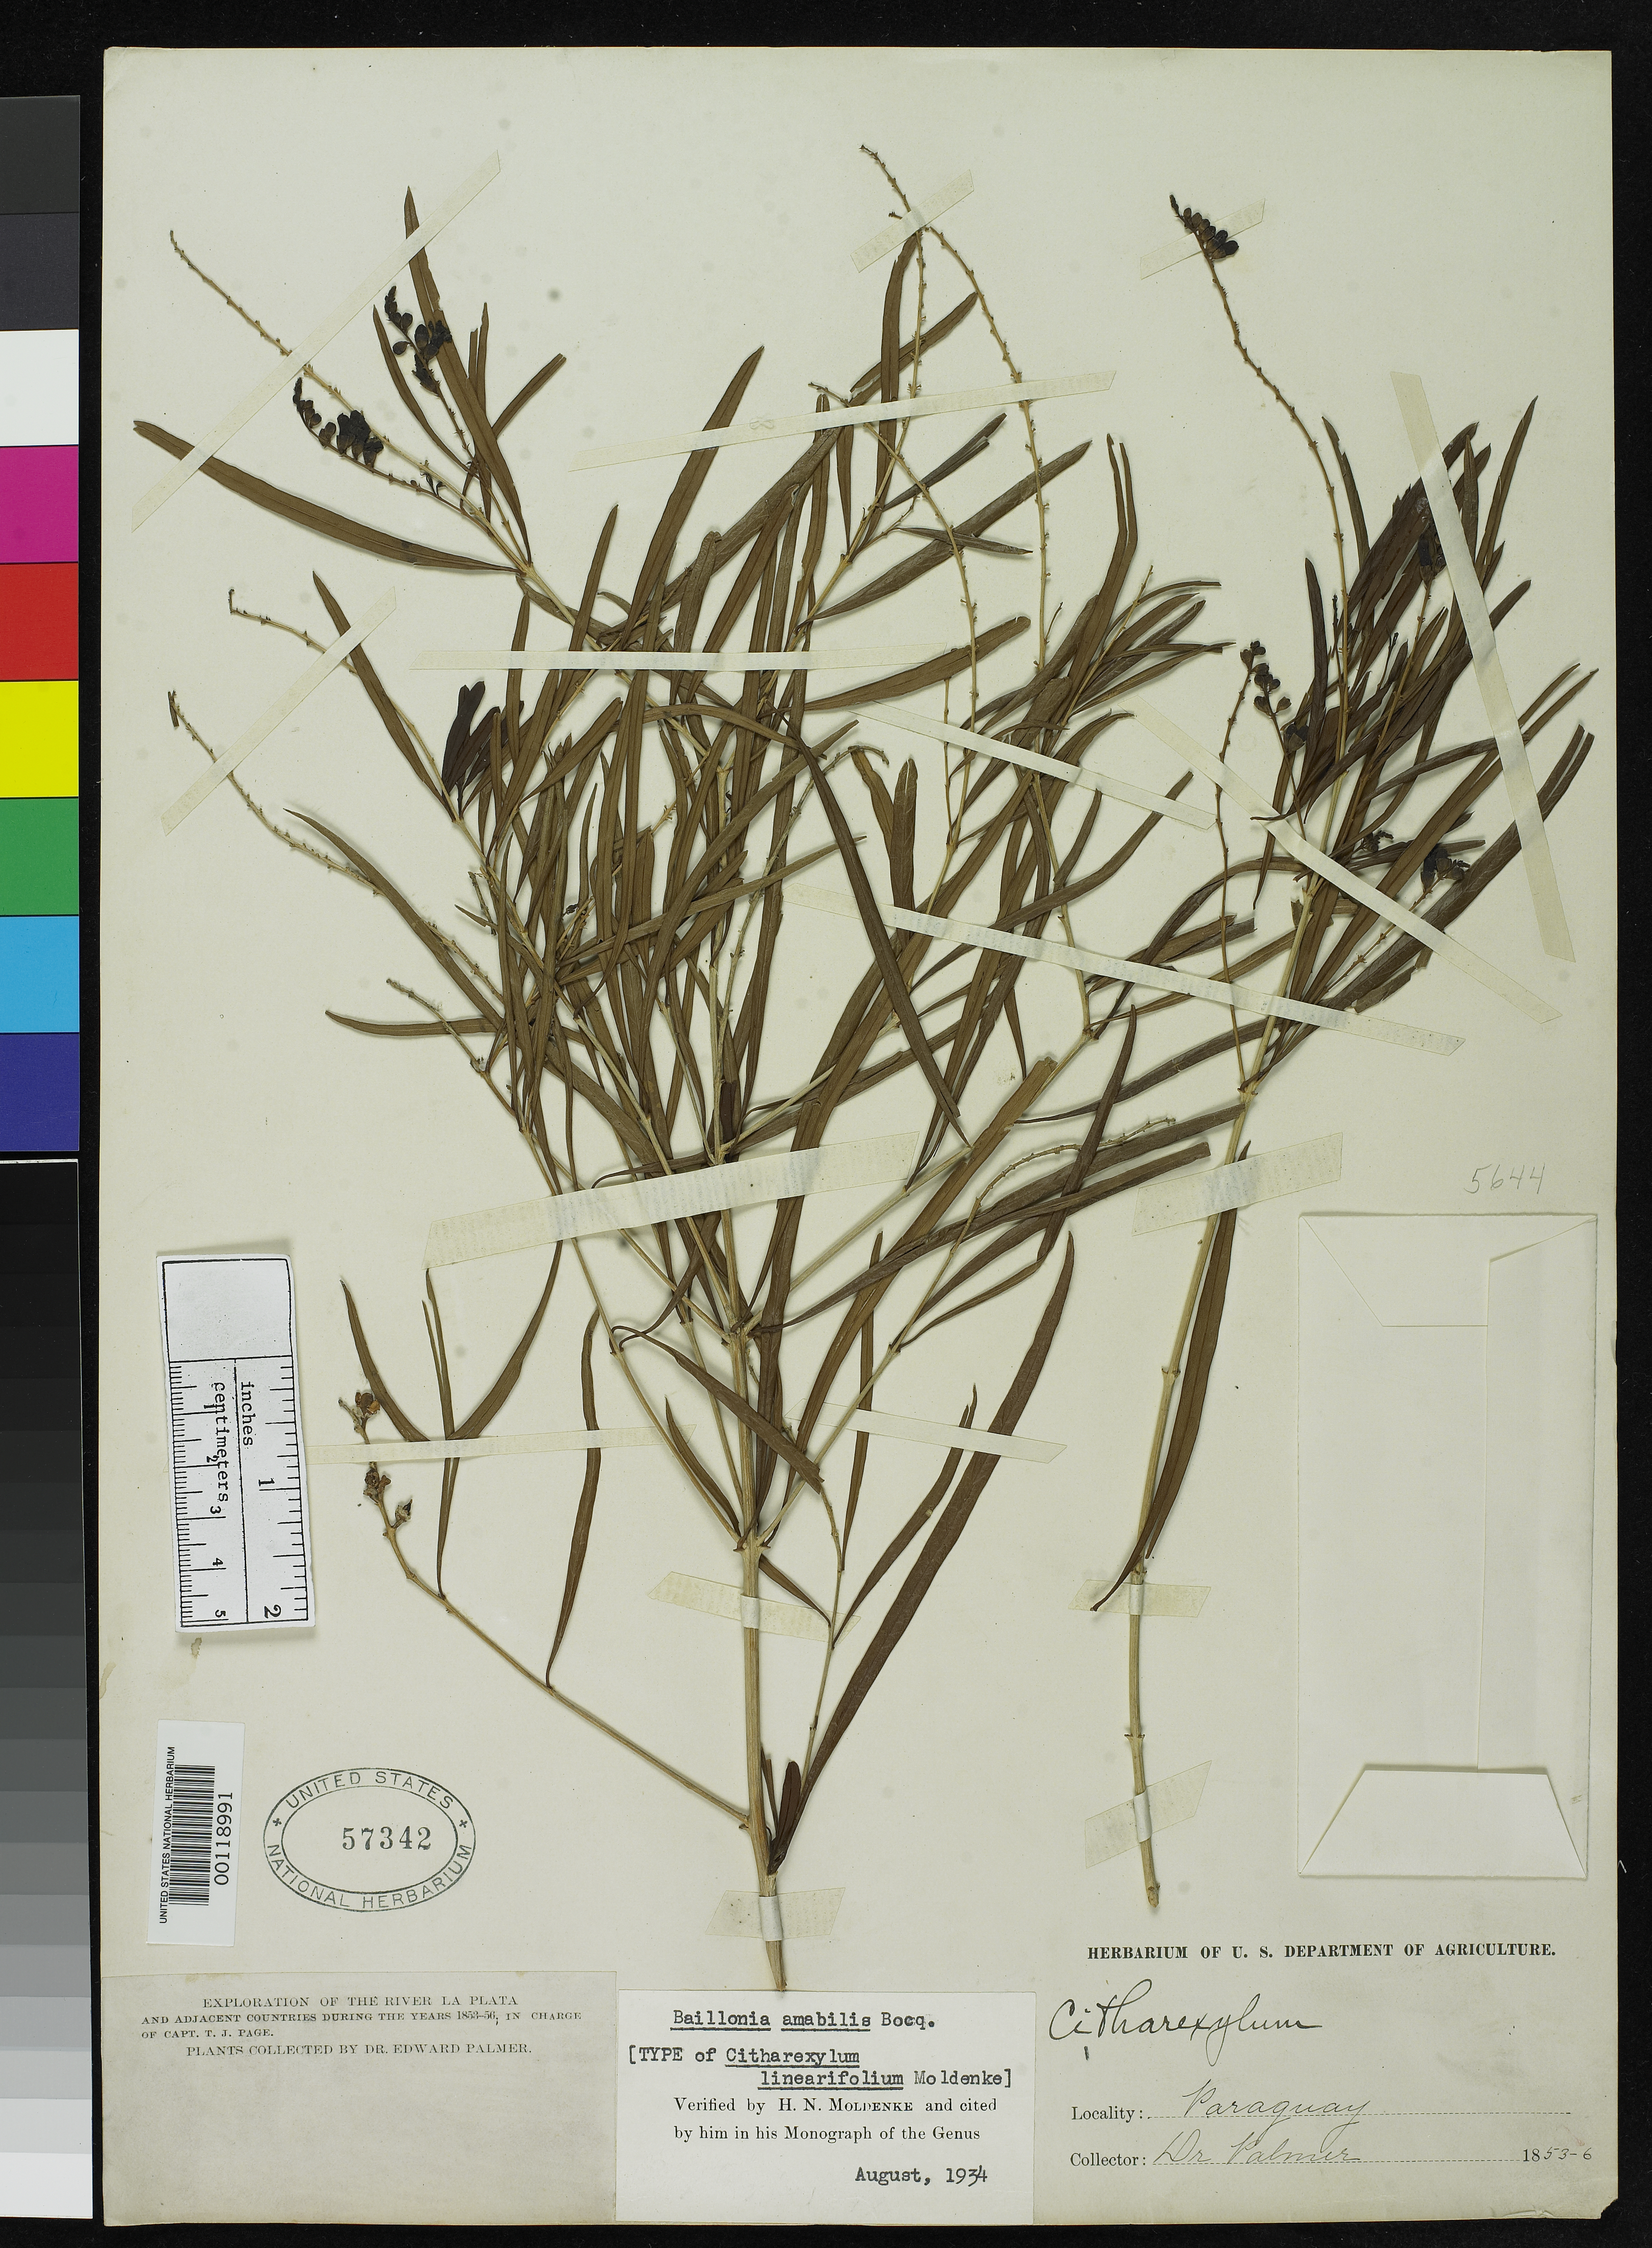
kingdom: Plantae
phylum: Tracheophyta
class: Magnoliopsida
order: Lamiales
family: Verbenaceae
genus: Citharexylum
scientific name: Citharexylum linearifolium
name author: Moldenke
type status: Holotype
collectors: E. Palmer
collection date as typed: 1853 to -- --- 1856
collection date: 1853/1856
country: Paraguay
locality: La Plata River.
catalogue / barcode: US 57342